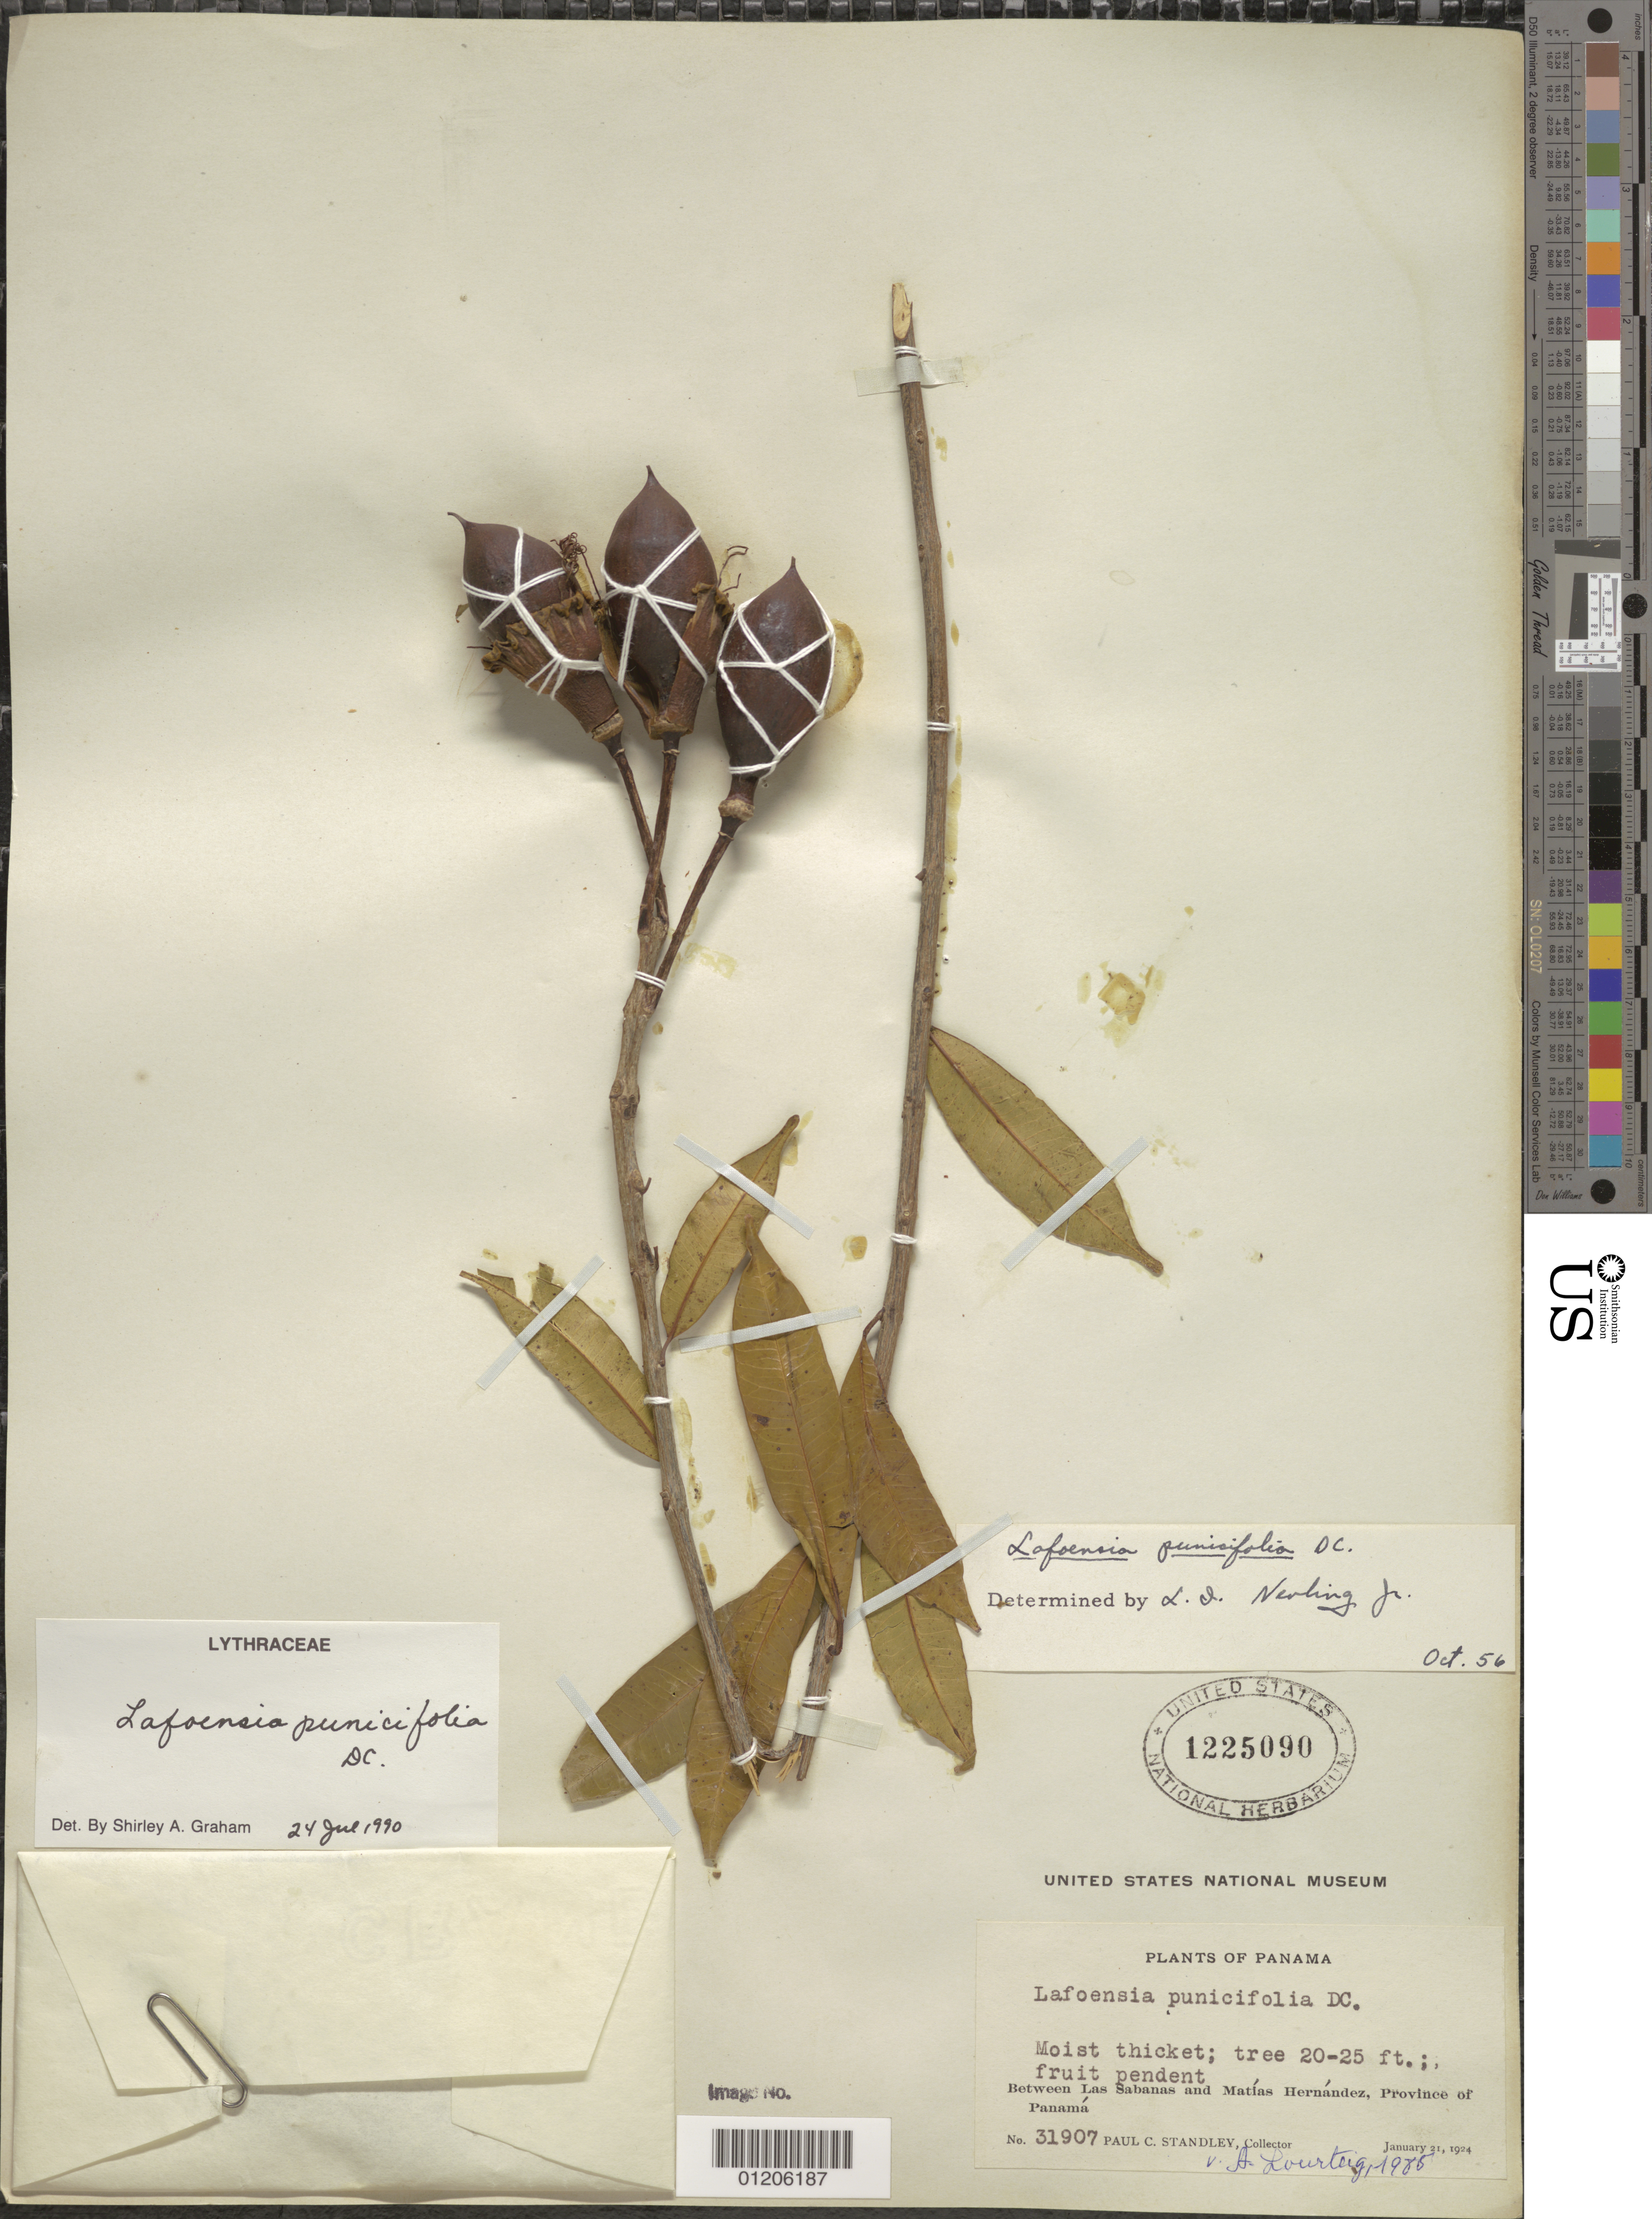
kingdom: Plantae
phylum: Tracheophyta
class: Magnoliopsida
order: Myrtales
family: Lythraceae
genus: Lafoensia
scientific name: Lafoensia punicifolia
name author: DC.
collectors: P. C. Standley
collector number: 31907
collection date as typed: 21 Jan 1924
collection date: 1924-01-21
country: Panama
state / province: Panamá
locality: Between las Sabanas and Matias Hernandez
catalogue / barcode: US 225090